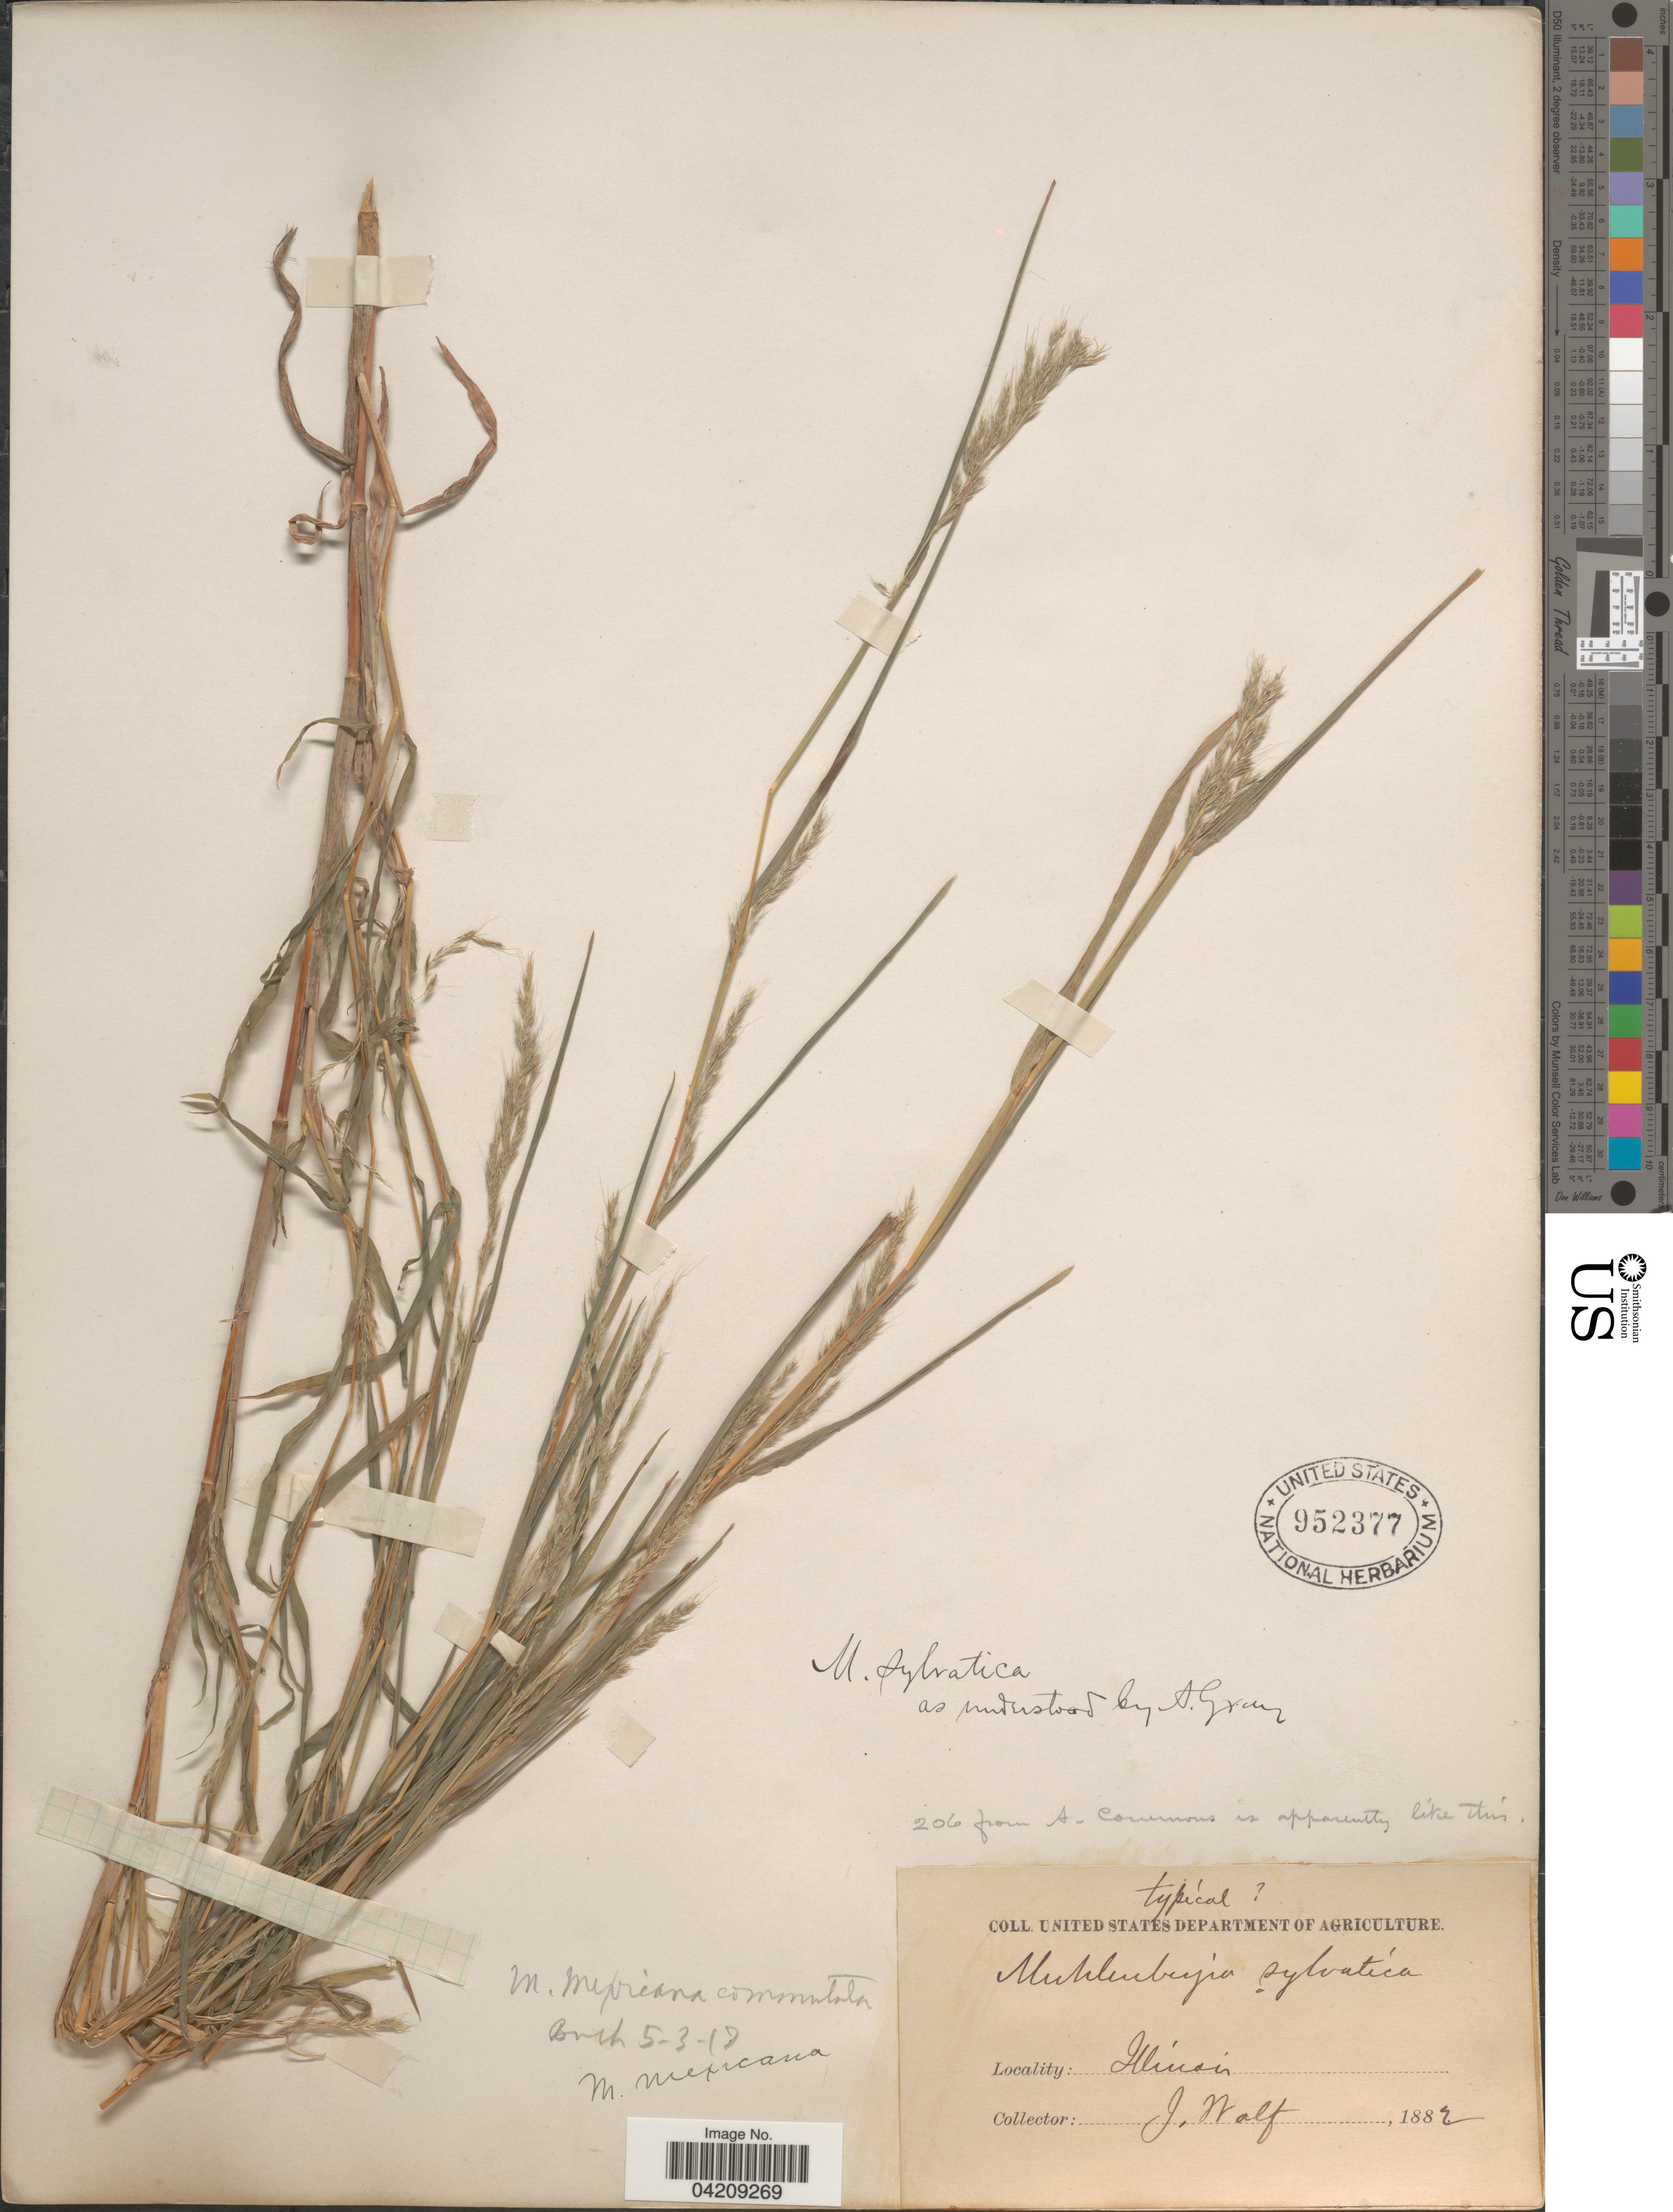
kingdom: Plantae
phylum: Tracheophyta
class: Liliopsida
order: Poales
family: Poaceae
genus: Muhlenbergia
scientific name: Muhlenbergia frondosa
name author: (Poir.) Fernald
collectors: J. Wolf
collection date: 1882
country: United States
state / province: Illinois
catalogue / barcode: US 952377